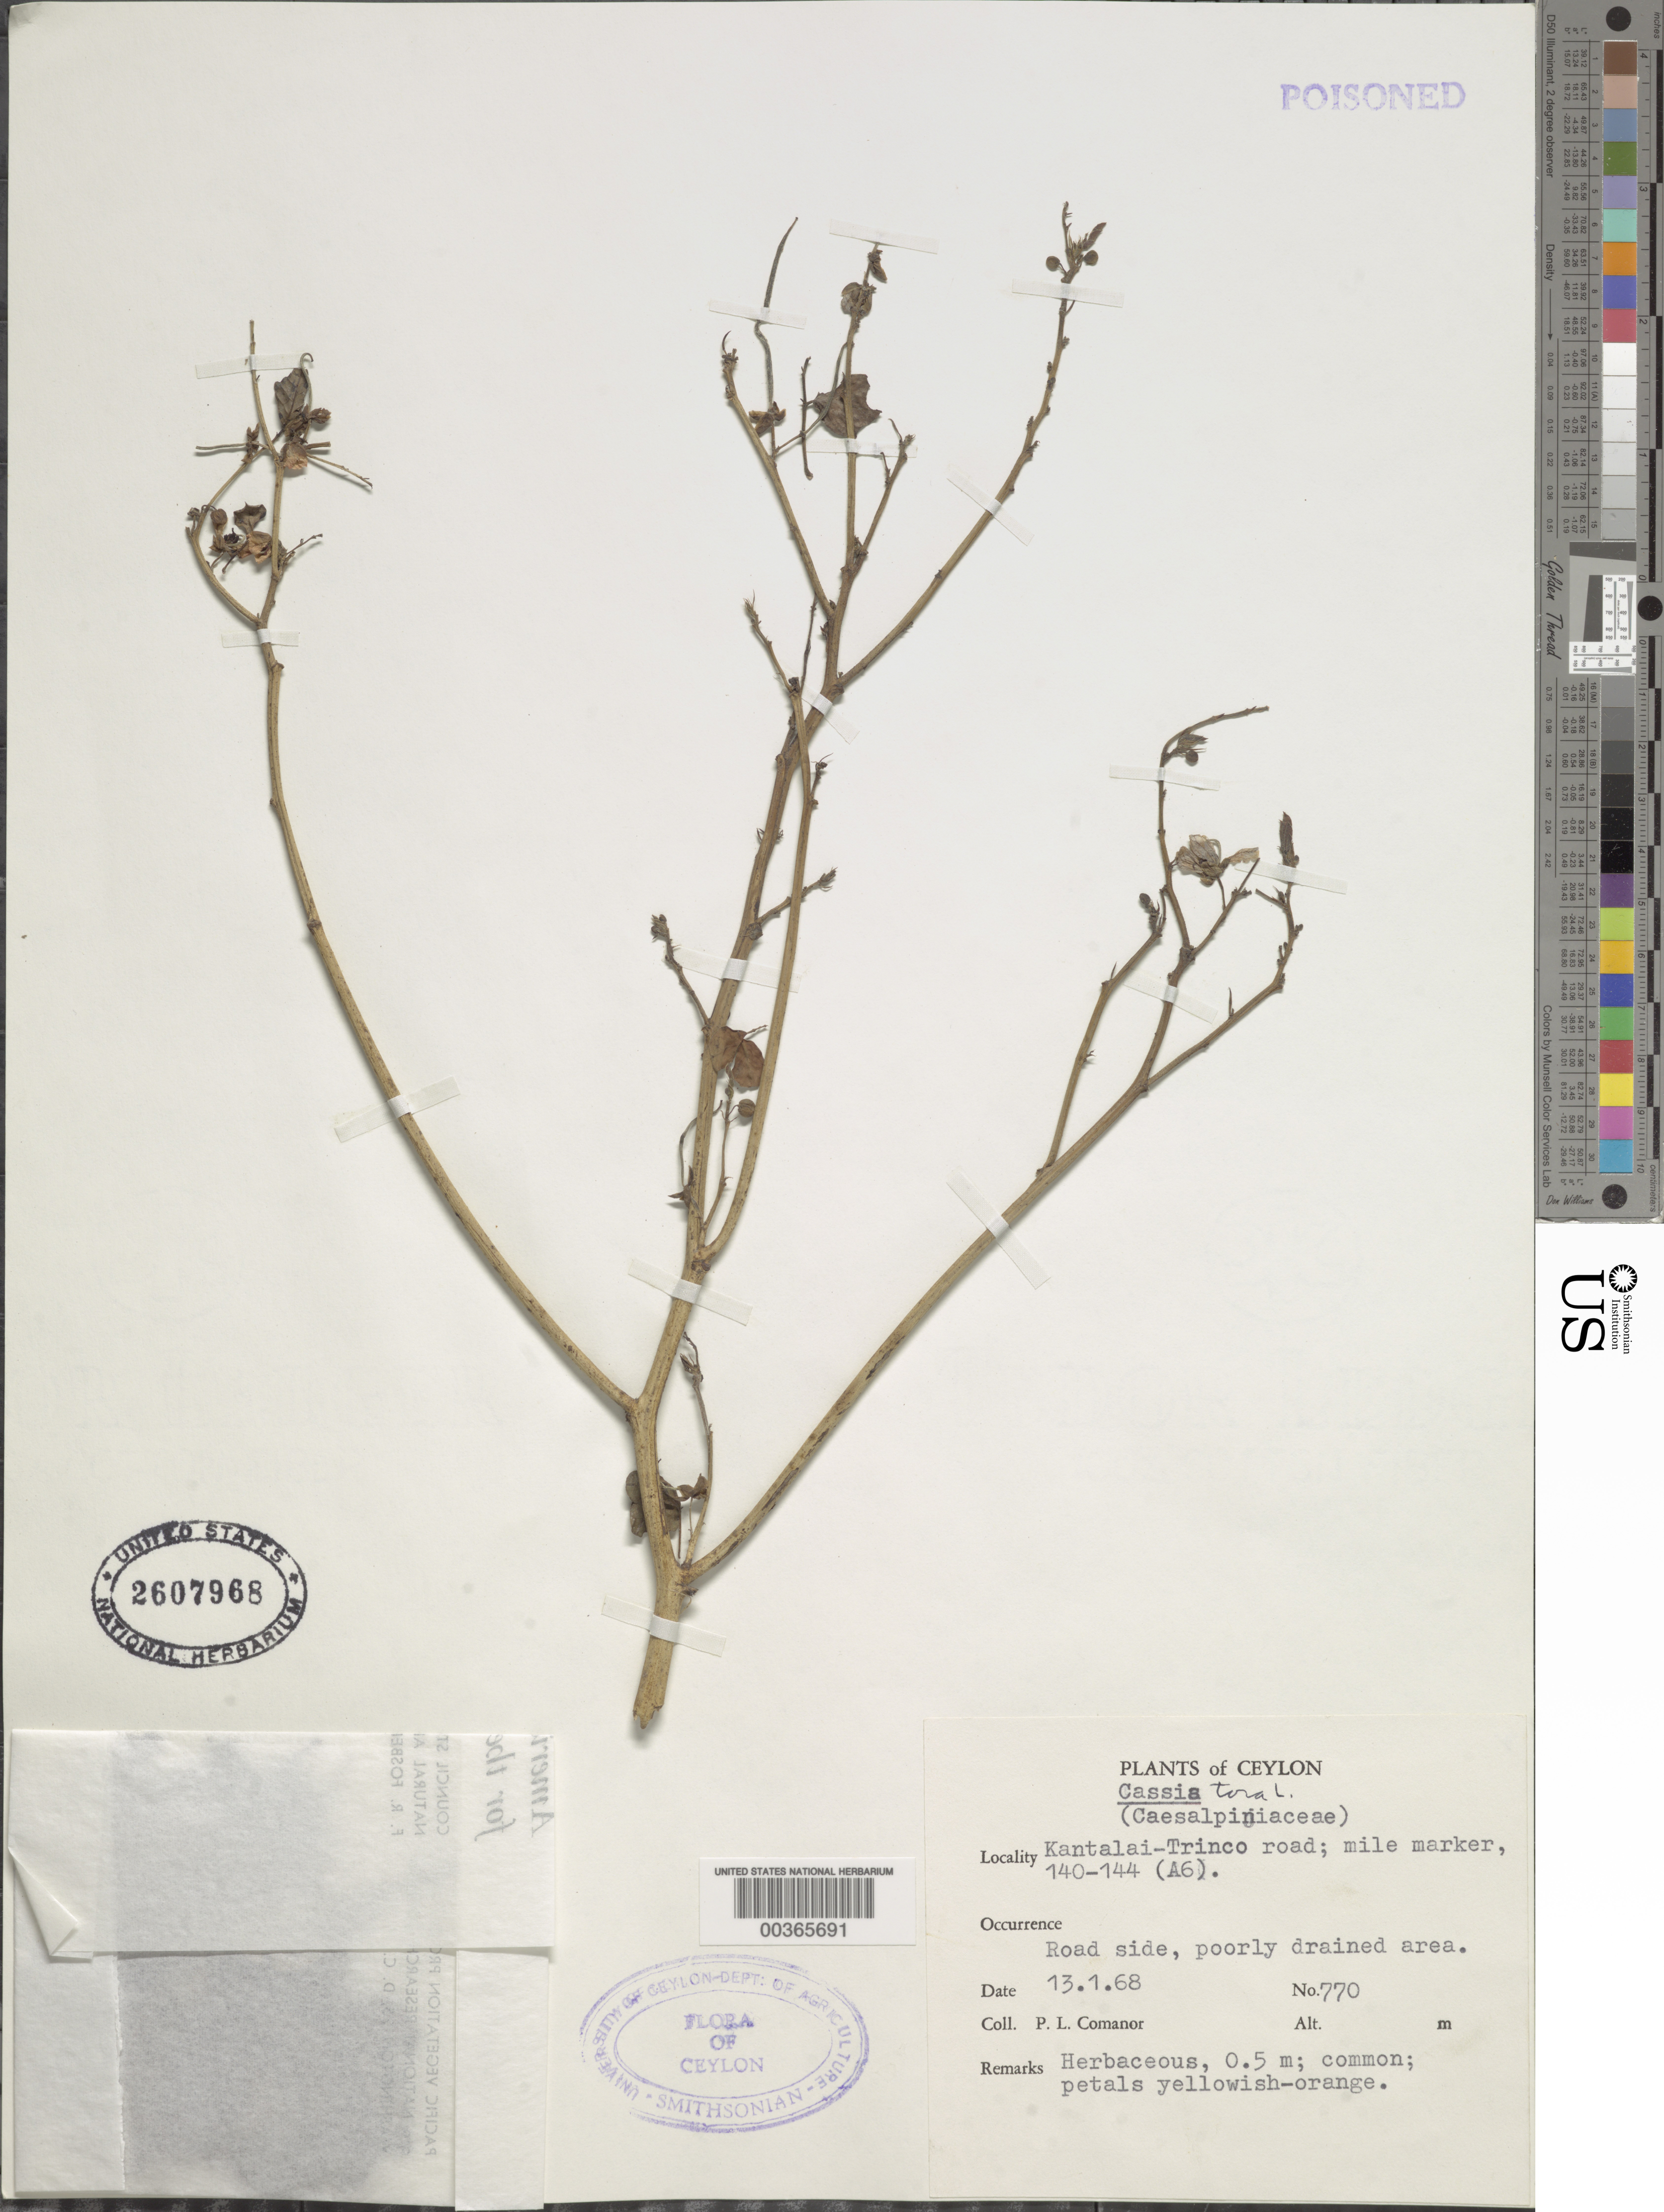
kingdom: Plantae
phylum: Tracheophyta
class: Magnoliopsida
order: Fabales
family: Fabaceae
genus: Senna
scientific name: Senna obtusifolia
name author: (L.) H.S. Irwin & Barneby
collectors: P. Comanor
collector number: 770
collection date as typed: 13 Jan 1968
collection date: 1968-01-13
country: Sri Lanka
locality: Kantalai-trinco road; mile marker 140-144 (a6)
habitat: Roadside; poorly drained area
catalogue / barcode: US 2607968